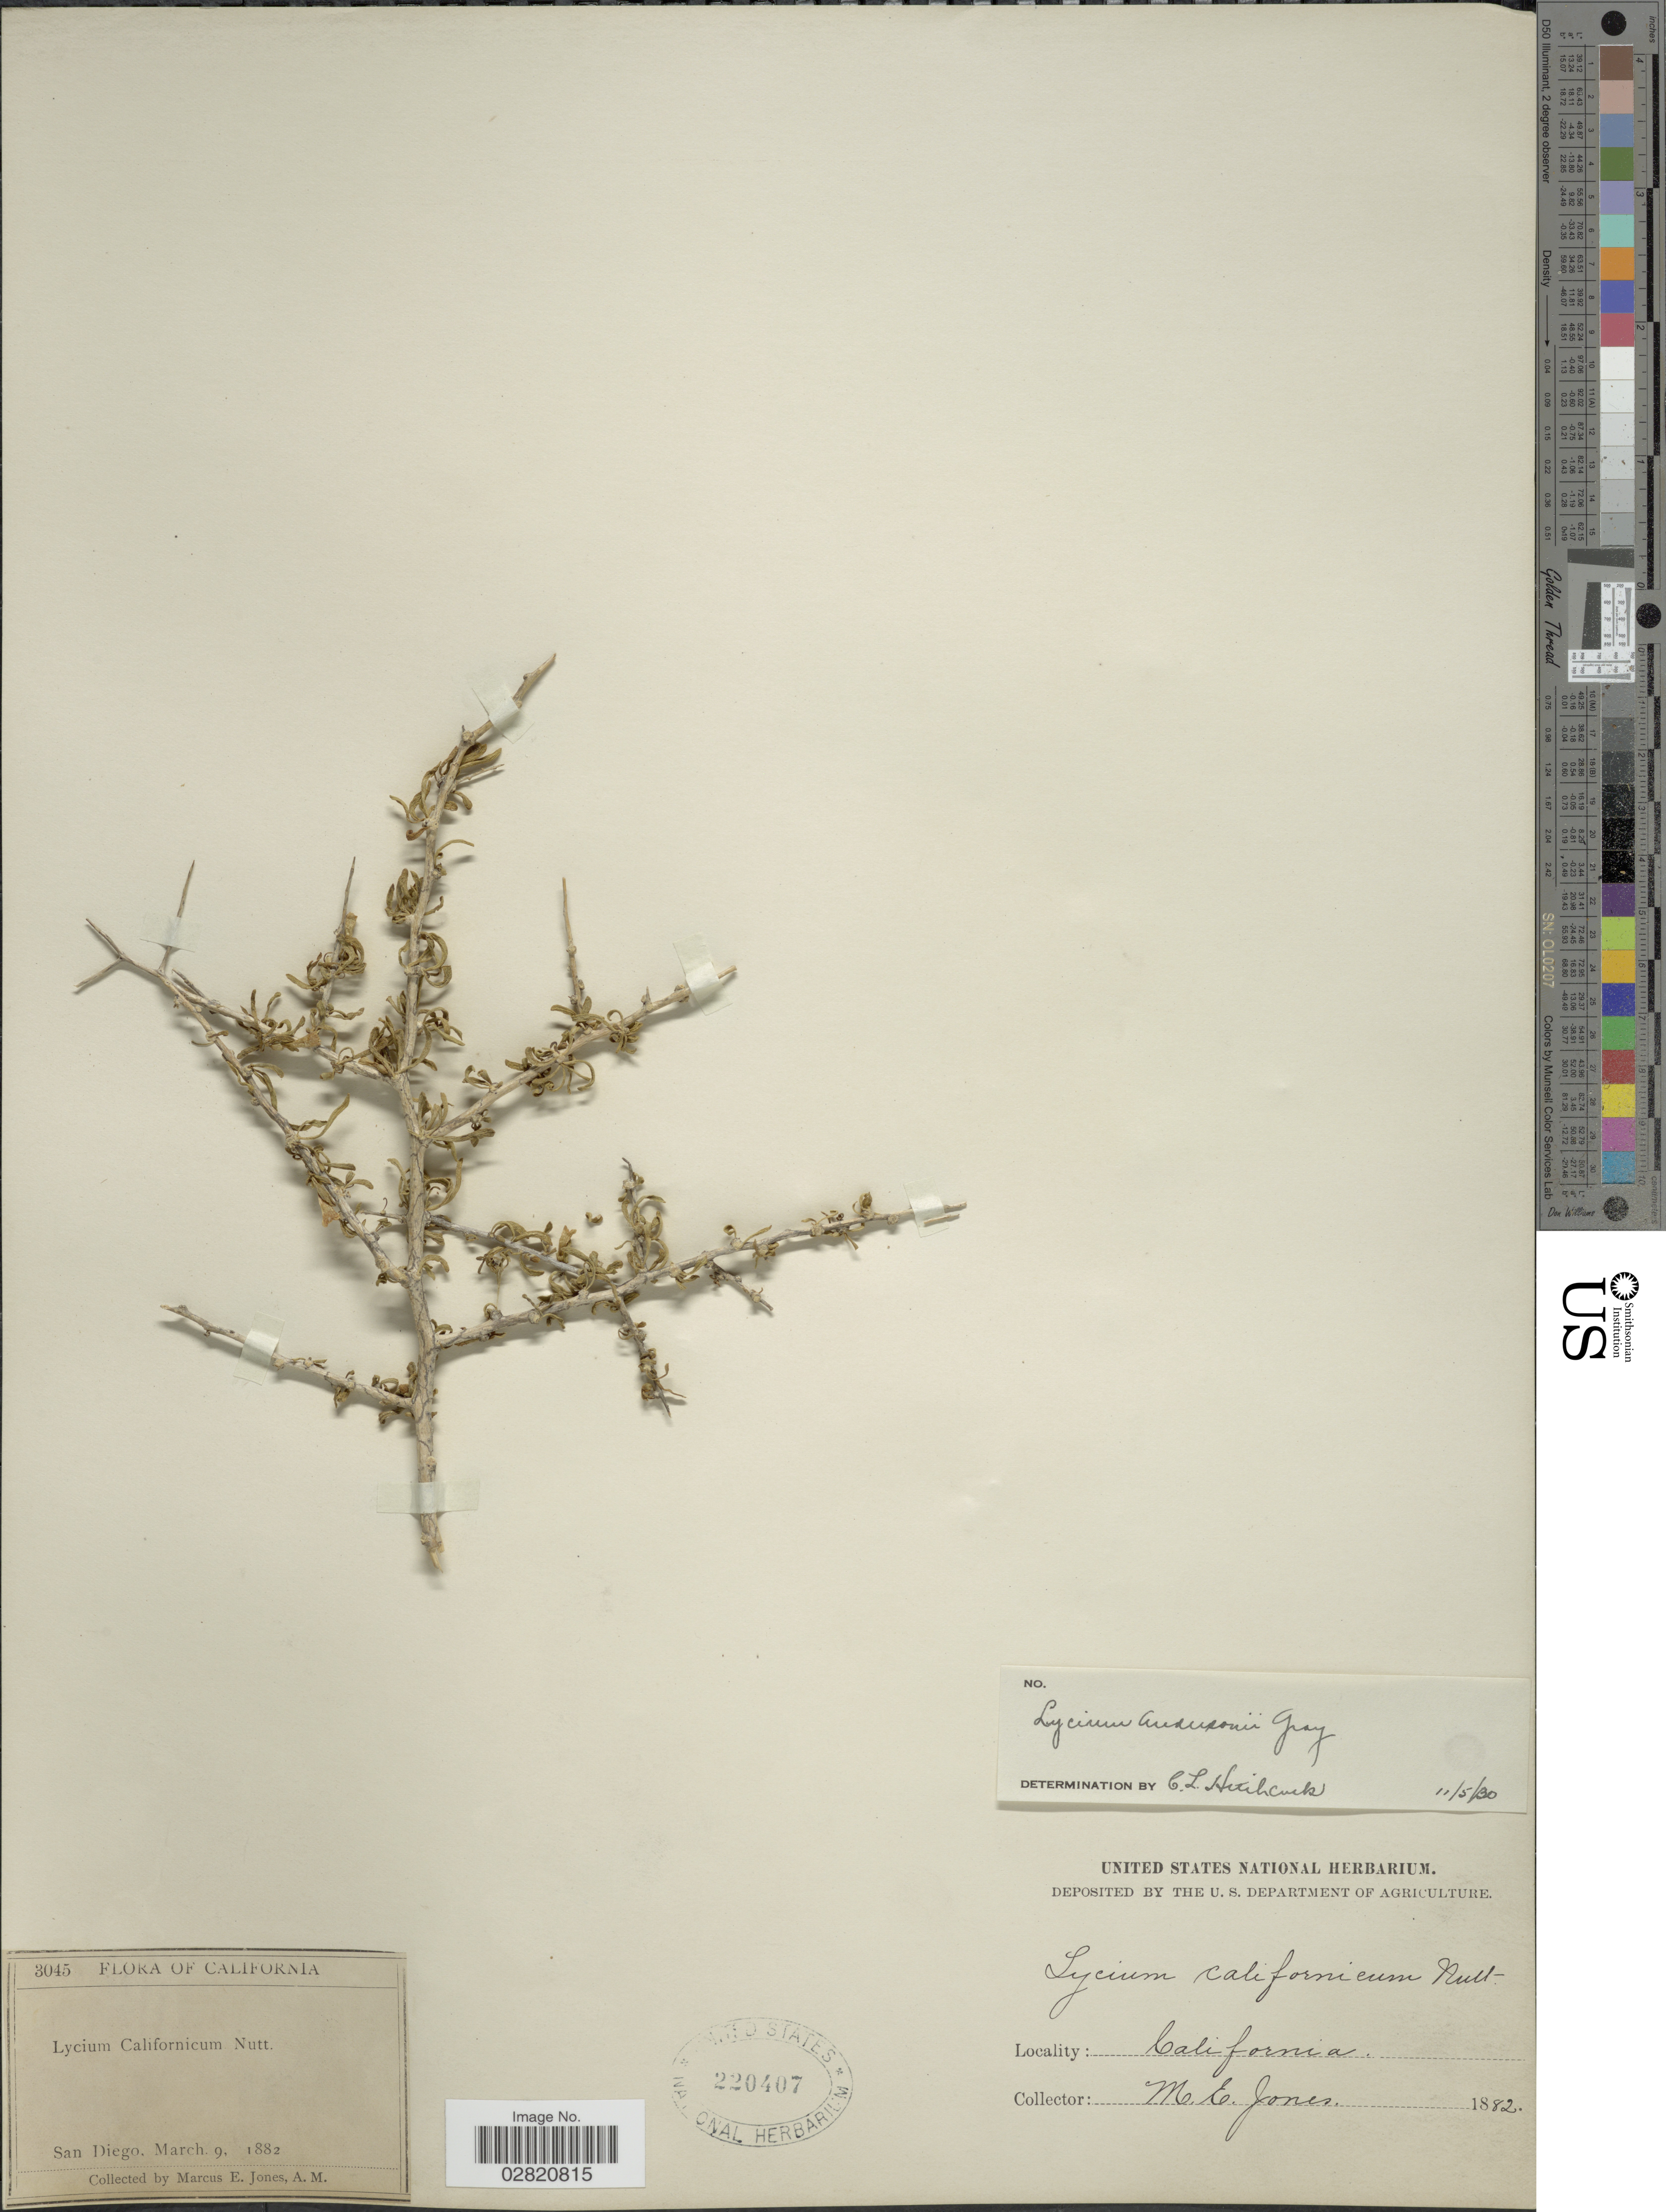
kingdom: Plantae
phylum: Tracheophyta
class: Magnoliopsida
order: Solanales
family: Solanaceae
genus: Lycium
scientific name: Lycium andersonii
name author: A. Gray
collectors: M. E. Jones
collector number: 3045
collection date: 1882-03-09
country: United States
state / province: California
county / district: San Diego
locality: San Diego.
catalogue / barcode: US 220407